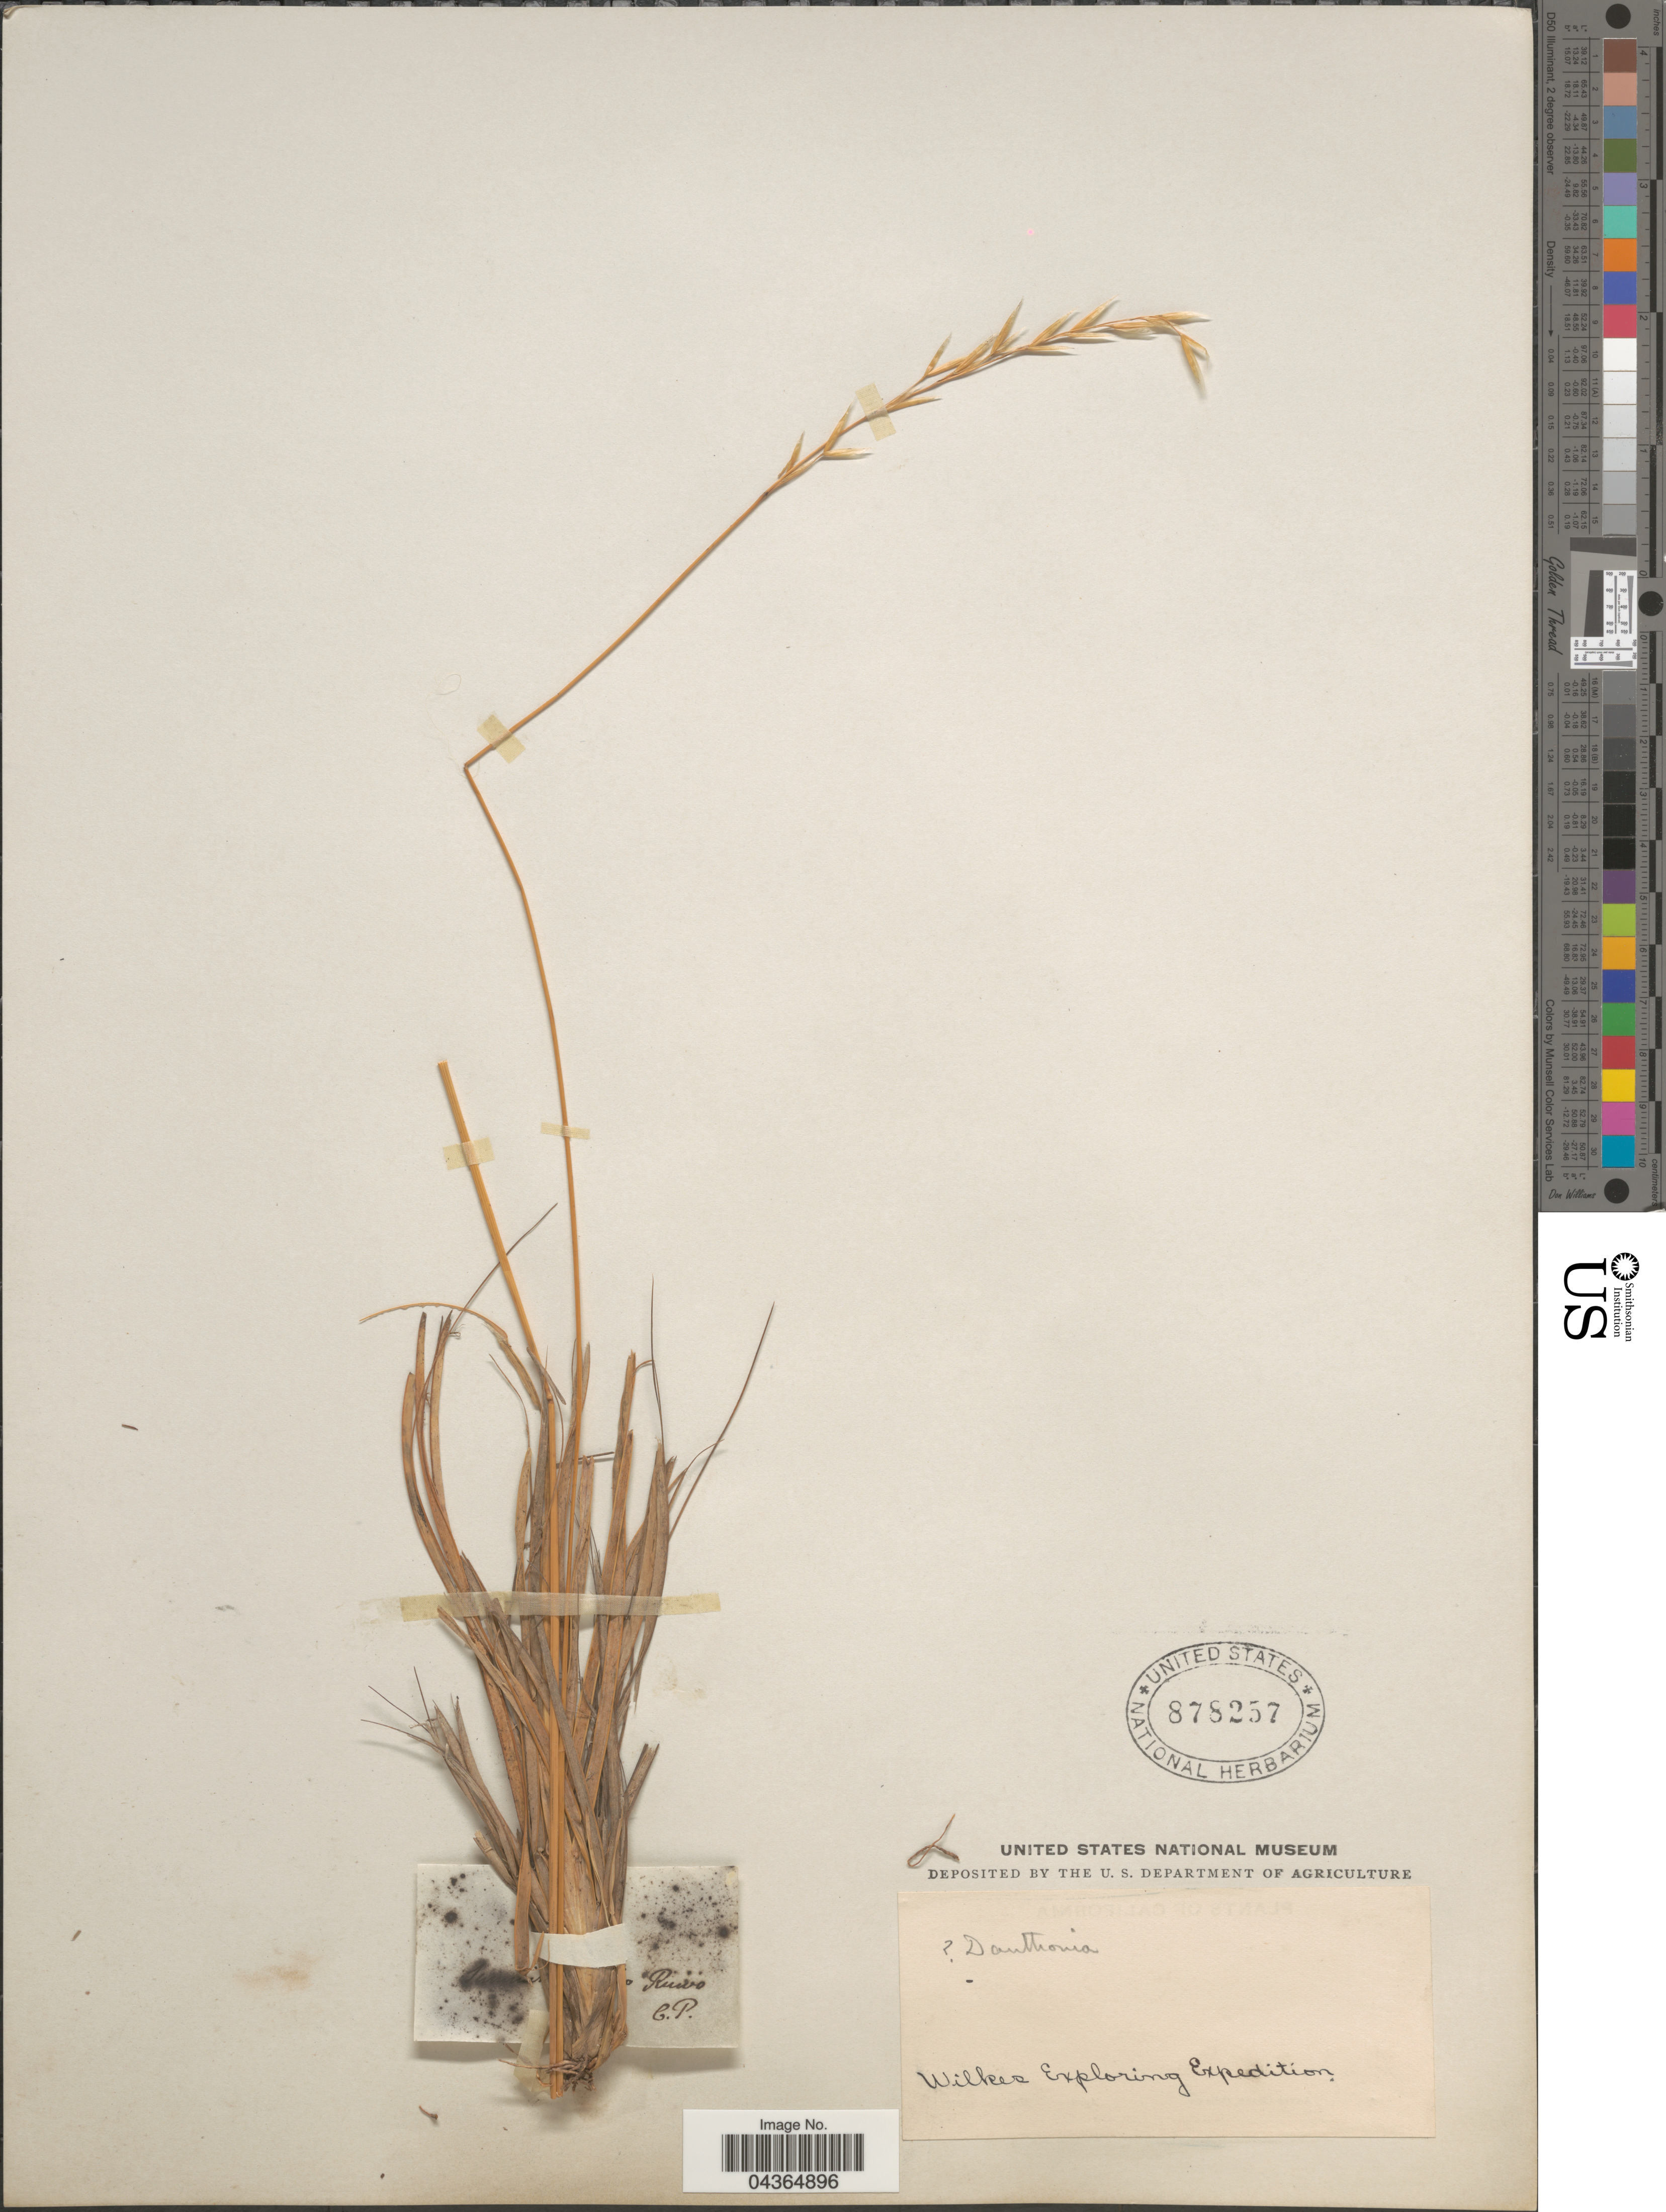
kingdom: Plantae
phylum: Tracheophyta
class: Liliopsida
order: Poales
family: Poaceae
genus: Merxmuellera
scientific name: Merxmuellera sp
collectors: Wilkes Explor. Exped.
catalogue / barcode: US 878257